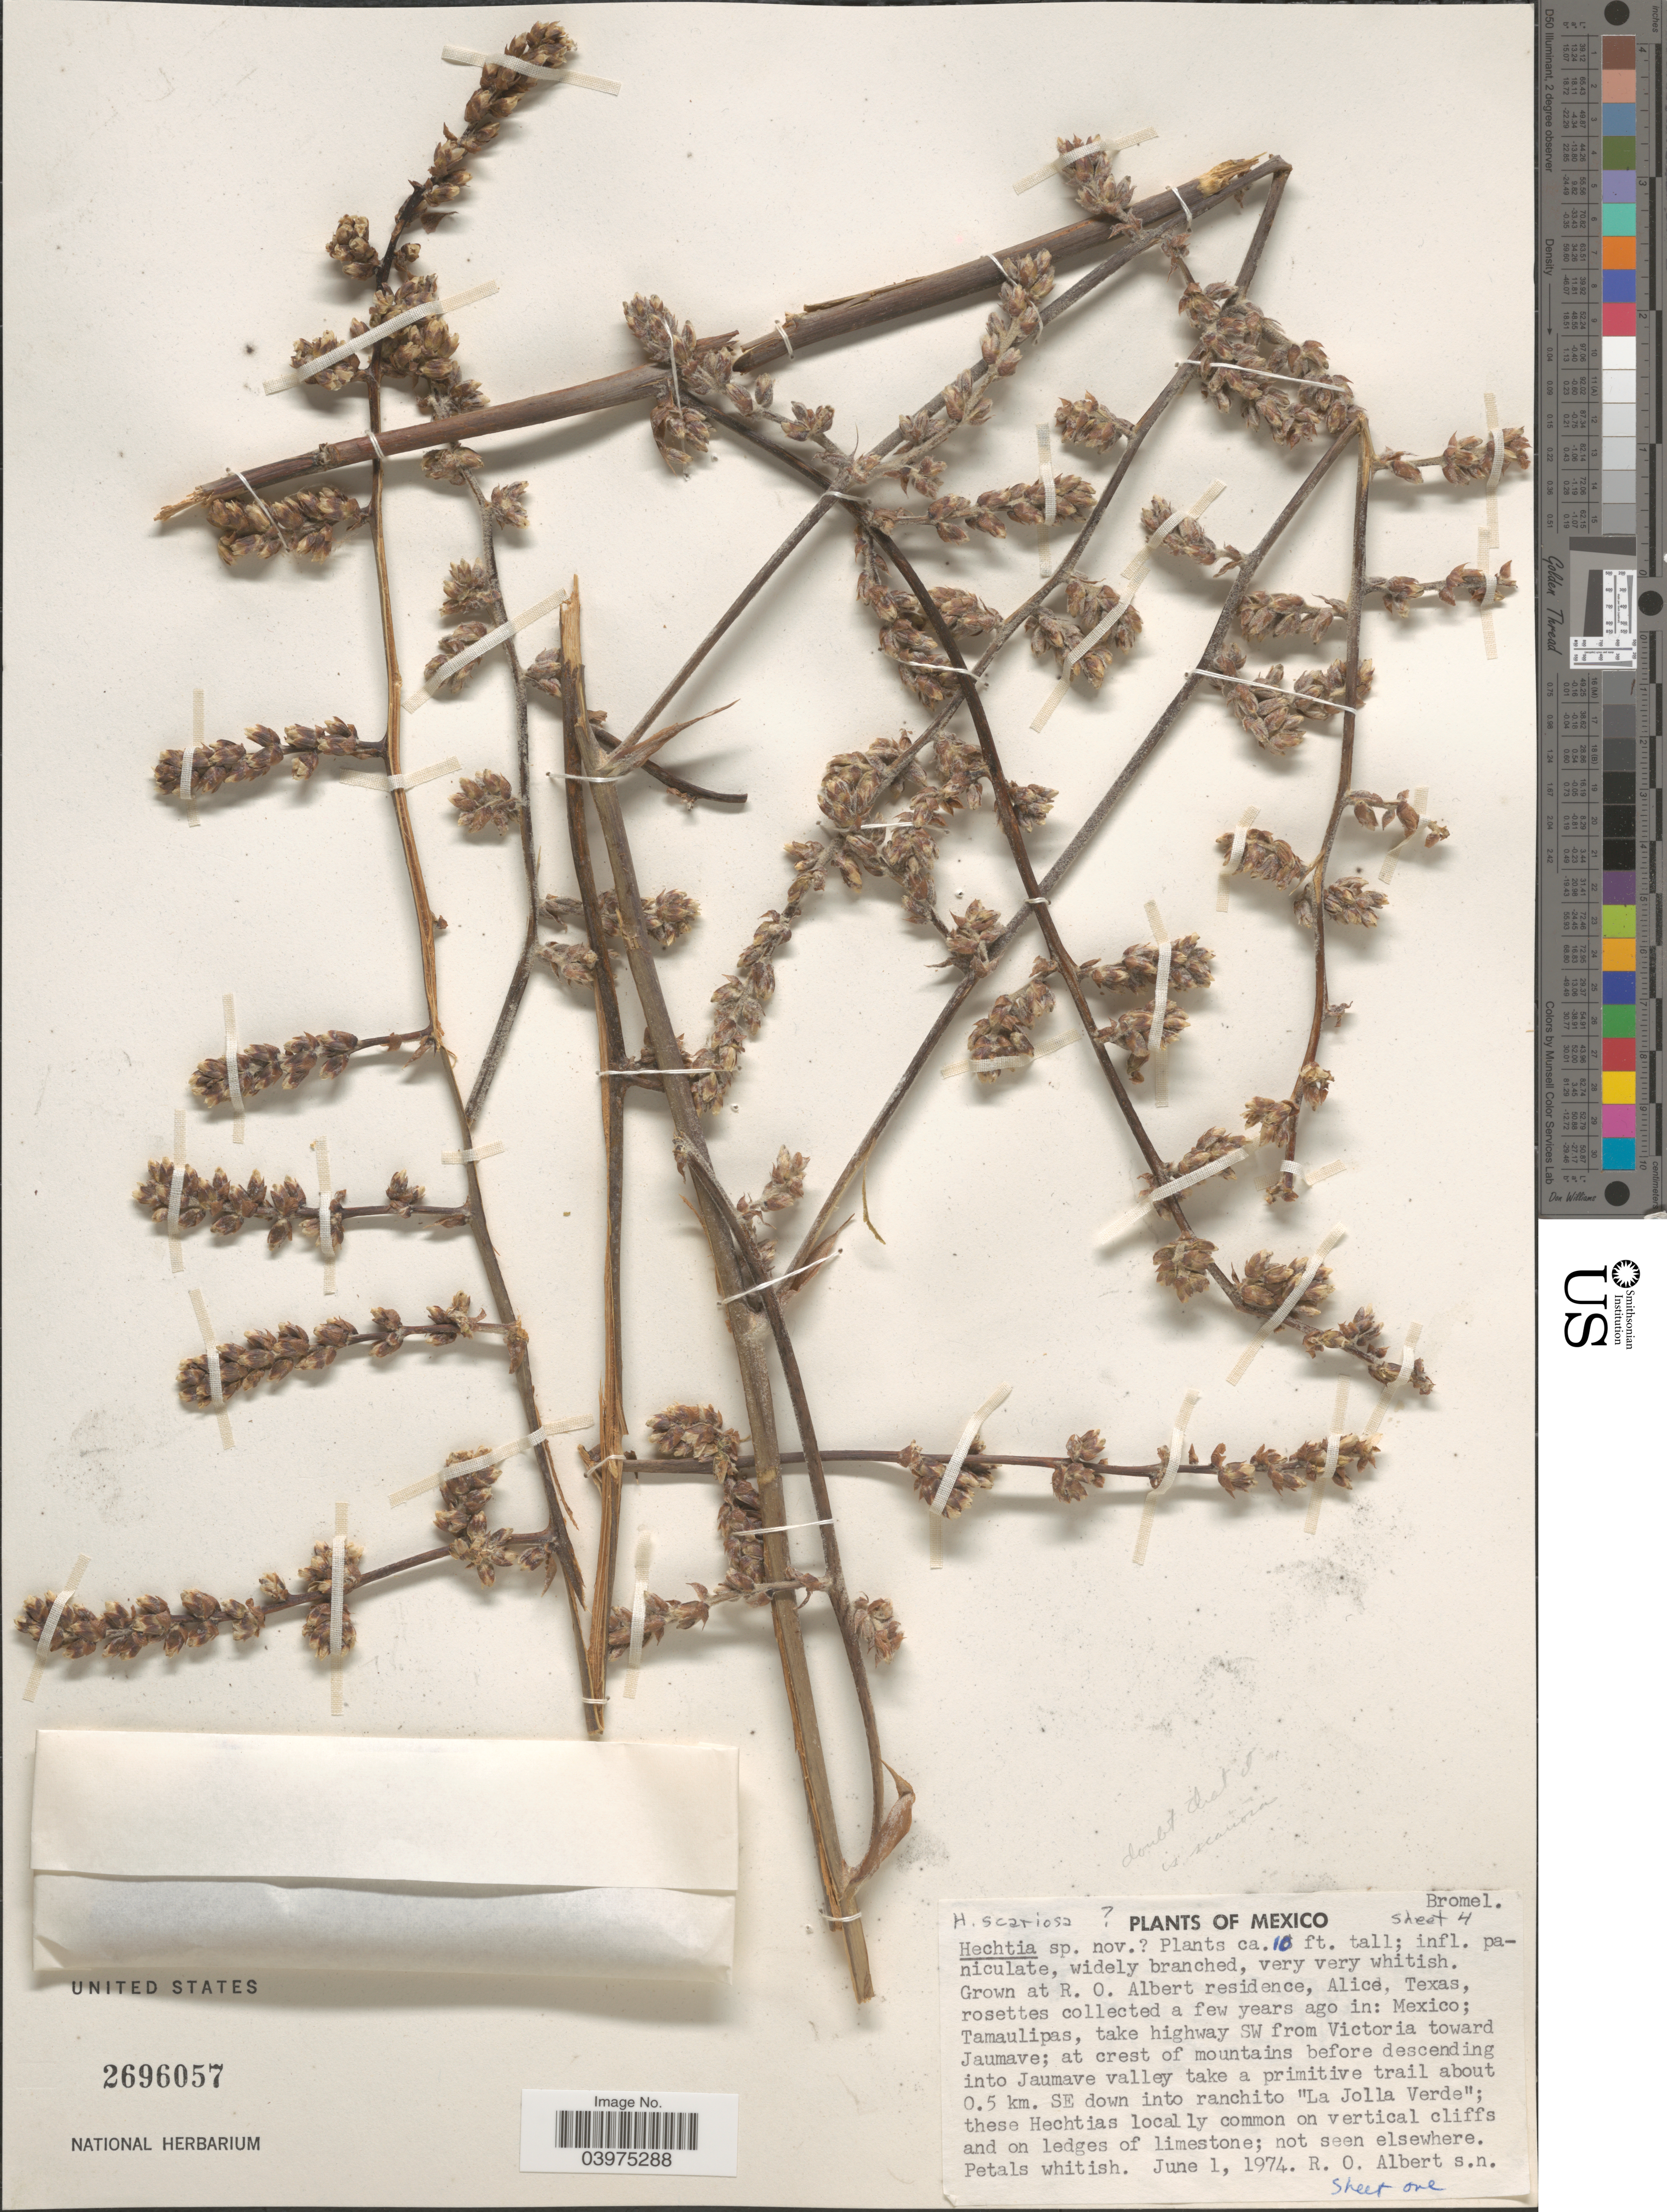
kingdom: Plantae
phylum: Tracheophyta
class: Liliopsida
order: Poales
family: Bromeliaceae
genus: Hechtia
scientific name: Hechtia scariosa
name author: L.B. Sm.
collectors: R. O. Albert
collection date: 1974-06-01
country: United States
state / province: Texas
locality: Grown at R. O. Albert residence, Alice.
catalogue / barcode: US 2696057